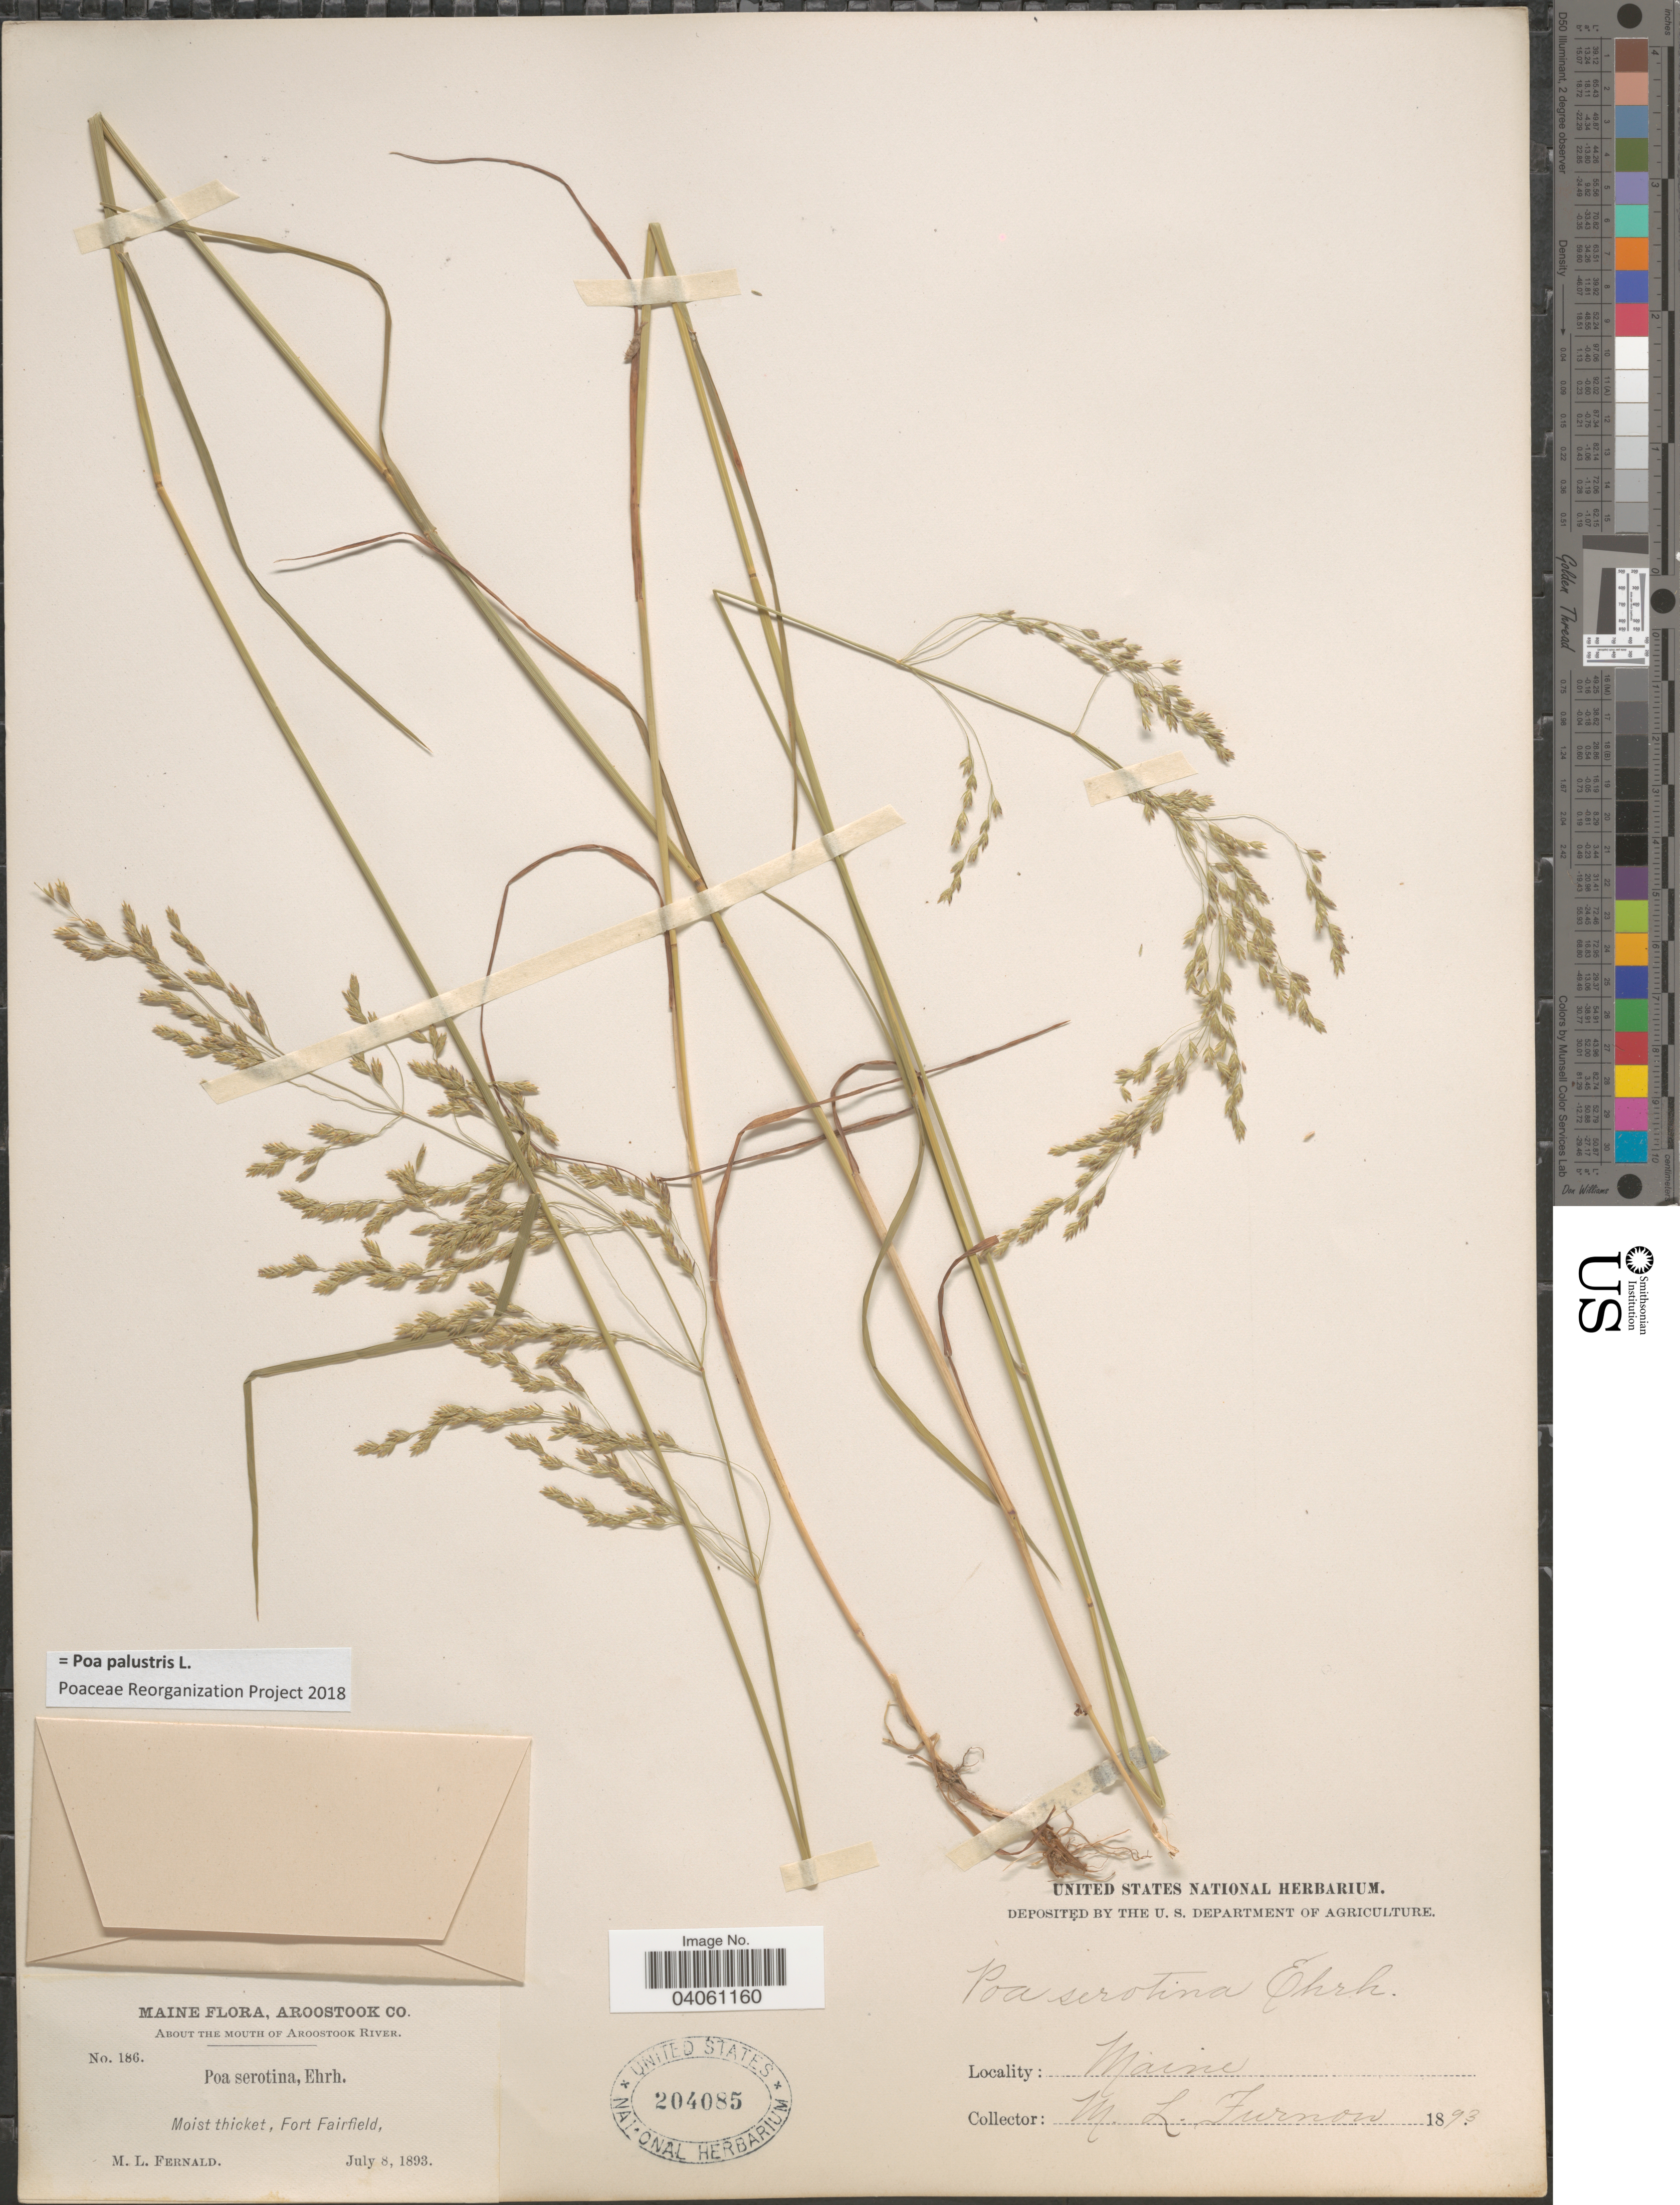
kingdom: Plantae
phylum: Tracheophyta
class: Liliopsida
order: Poales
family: Poaceae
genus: Poa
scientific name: Poa palustris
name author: L.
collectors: M. L. Fernald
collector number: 186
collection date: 1893-07-08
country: United States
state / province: Maine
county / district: Aroostook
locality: About the Mouth of Aroostook River. Fort Fairfield.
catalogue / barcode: US 204085